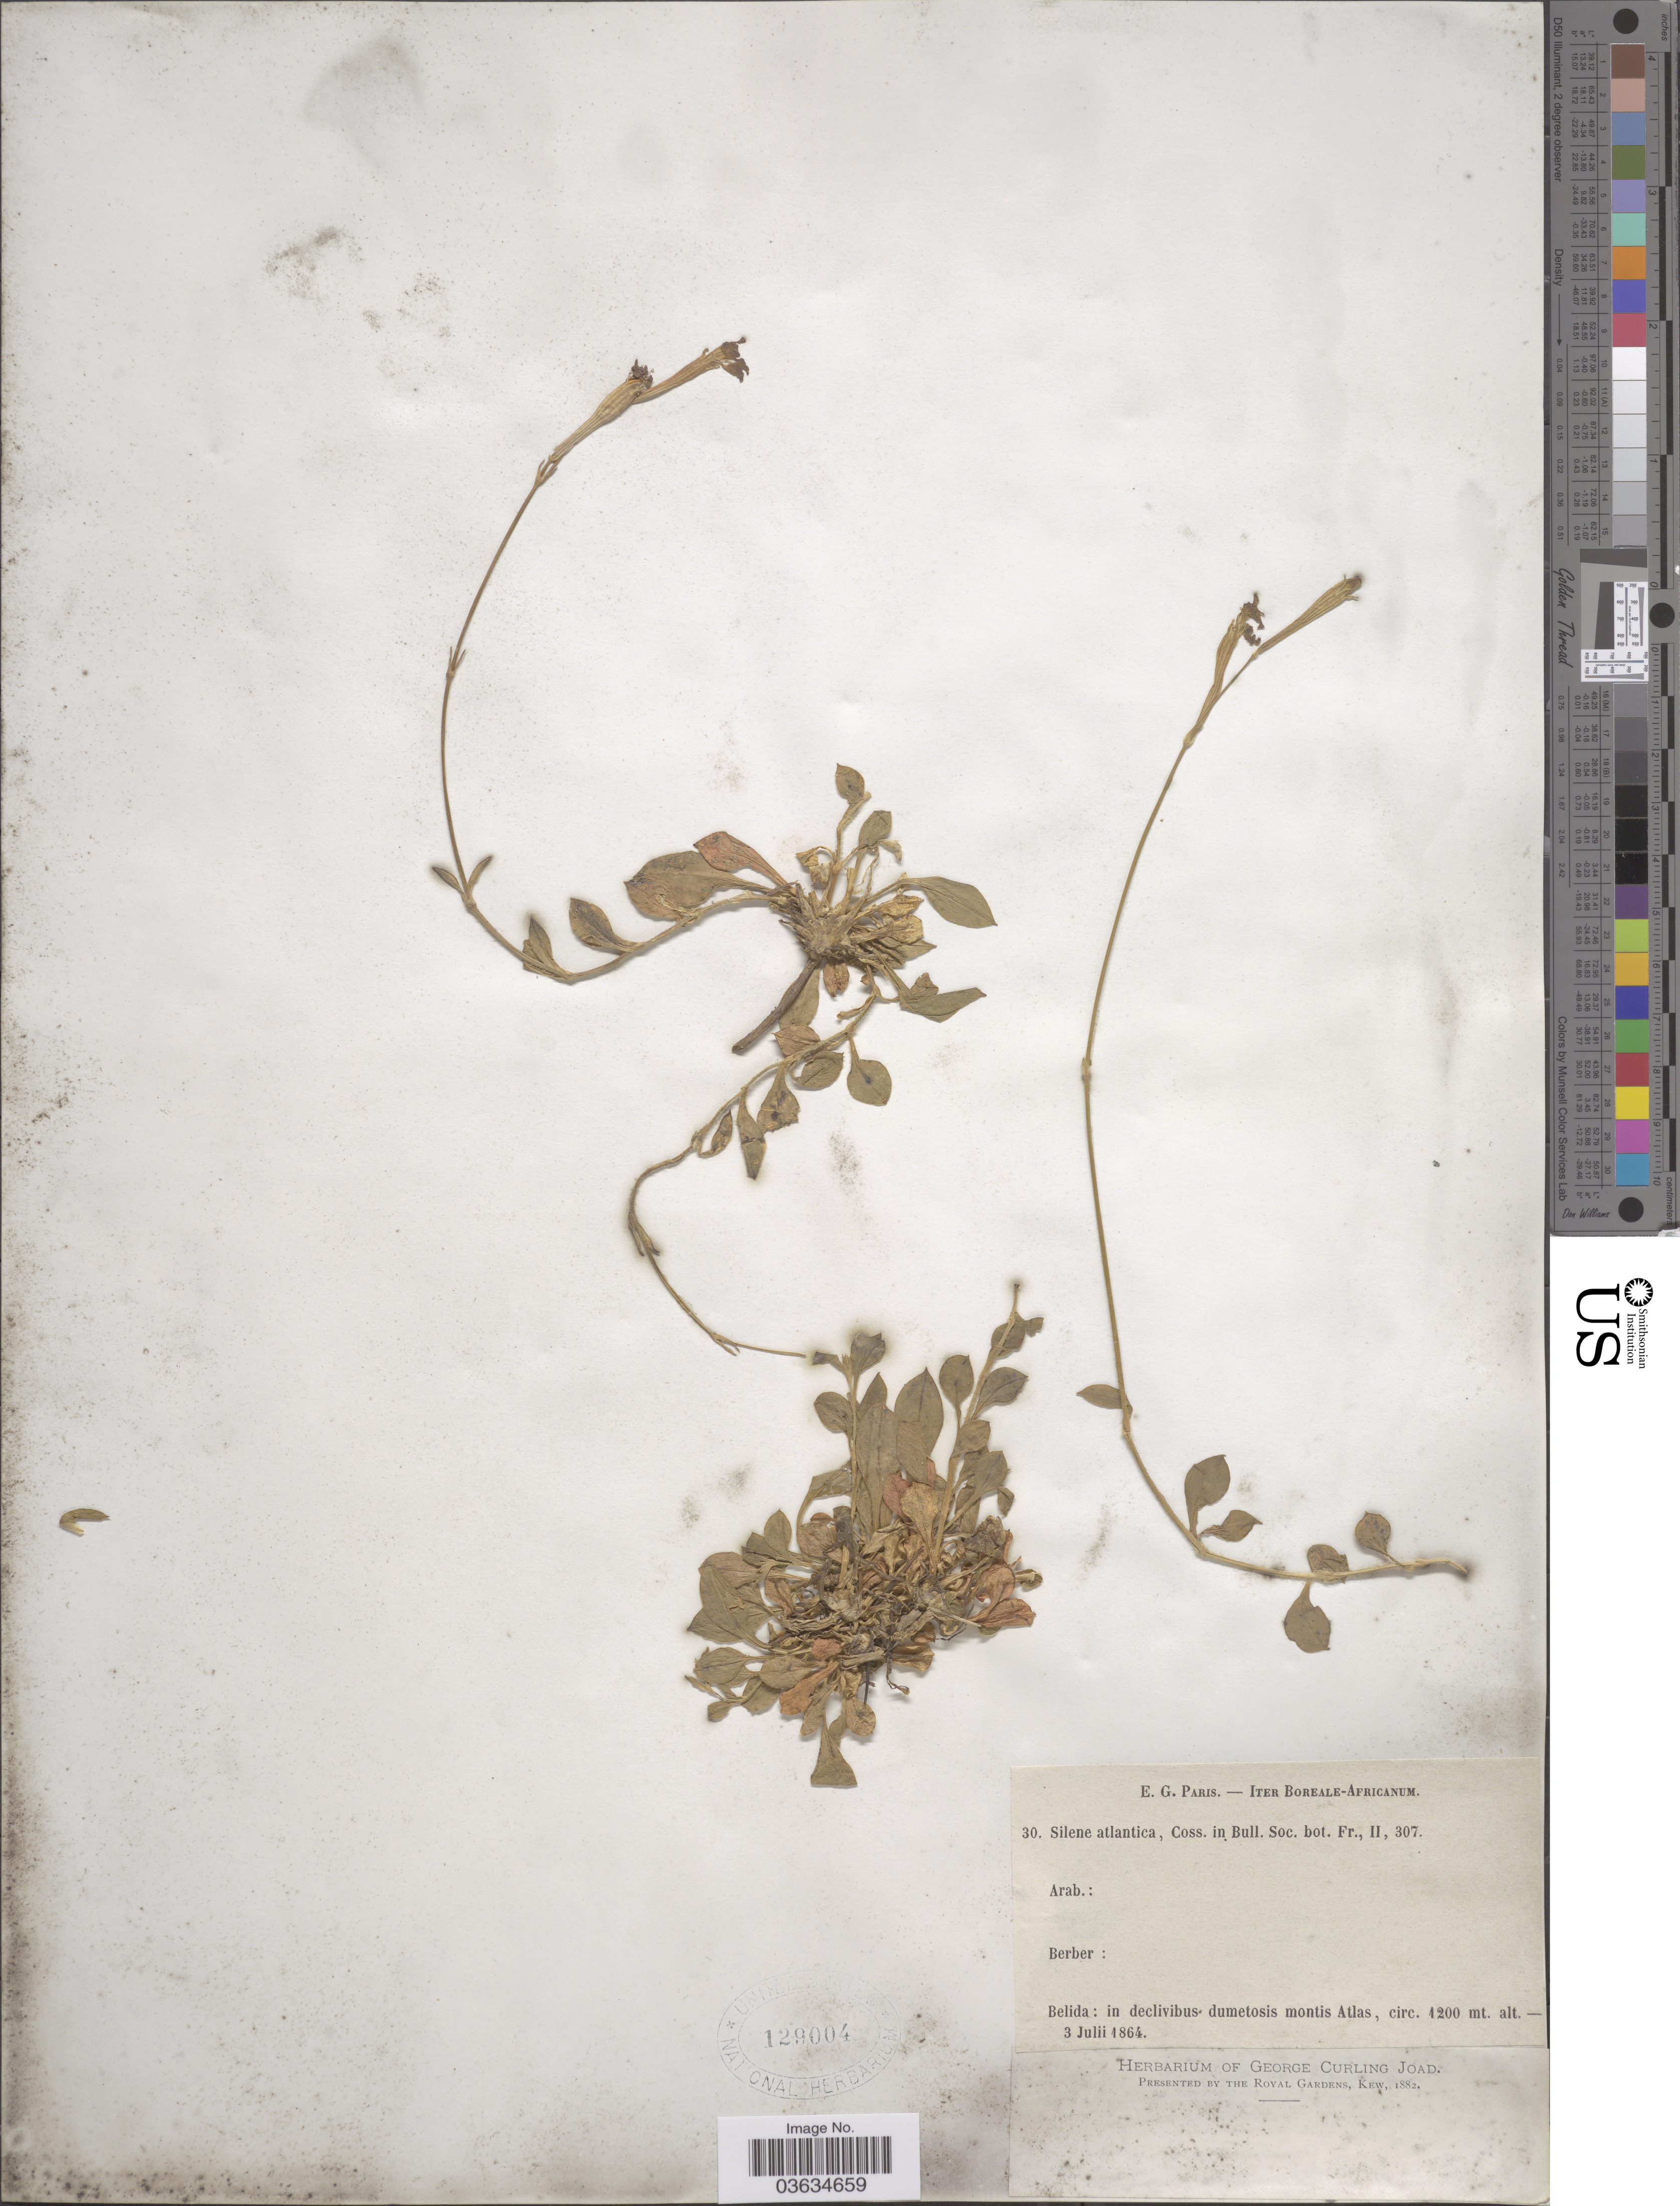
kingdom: Plantae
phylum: Tracheophyta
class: Magnoliopsida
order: Caryophyllales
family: Caryophyllaceae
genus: Silene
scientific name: Silene atlantica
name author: Coss. & Durieu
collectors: Paris, E.G.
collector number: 30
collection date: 1864-07-03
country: Algeria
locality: Iter Boreale-Africanum. Belida: in declivibus dumetosis montis Atlas.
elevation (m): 1200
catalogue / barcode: US 129004